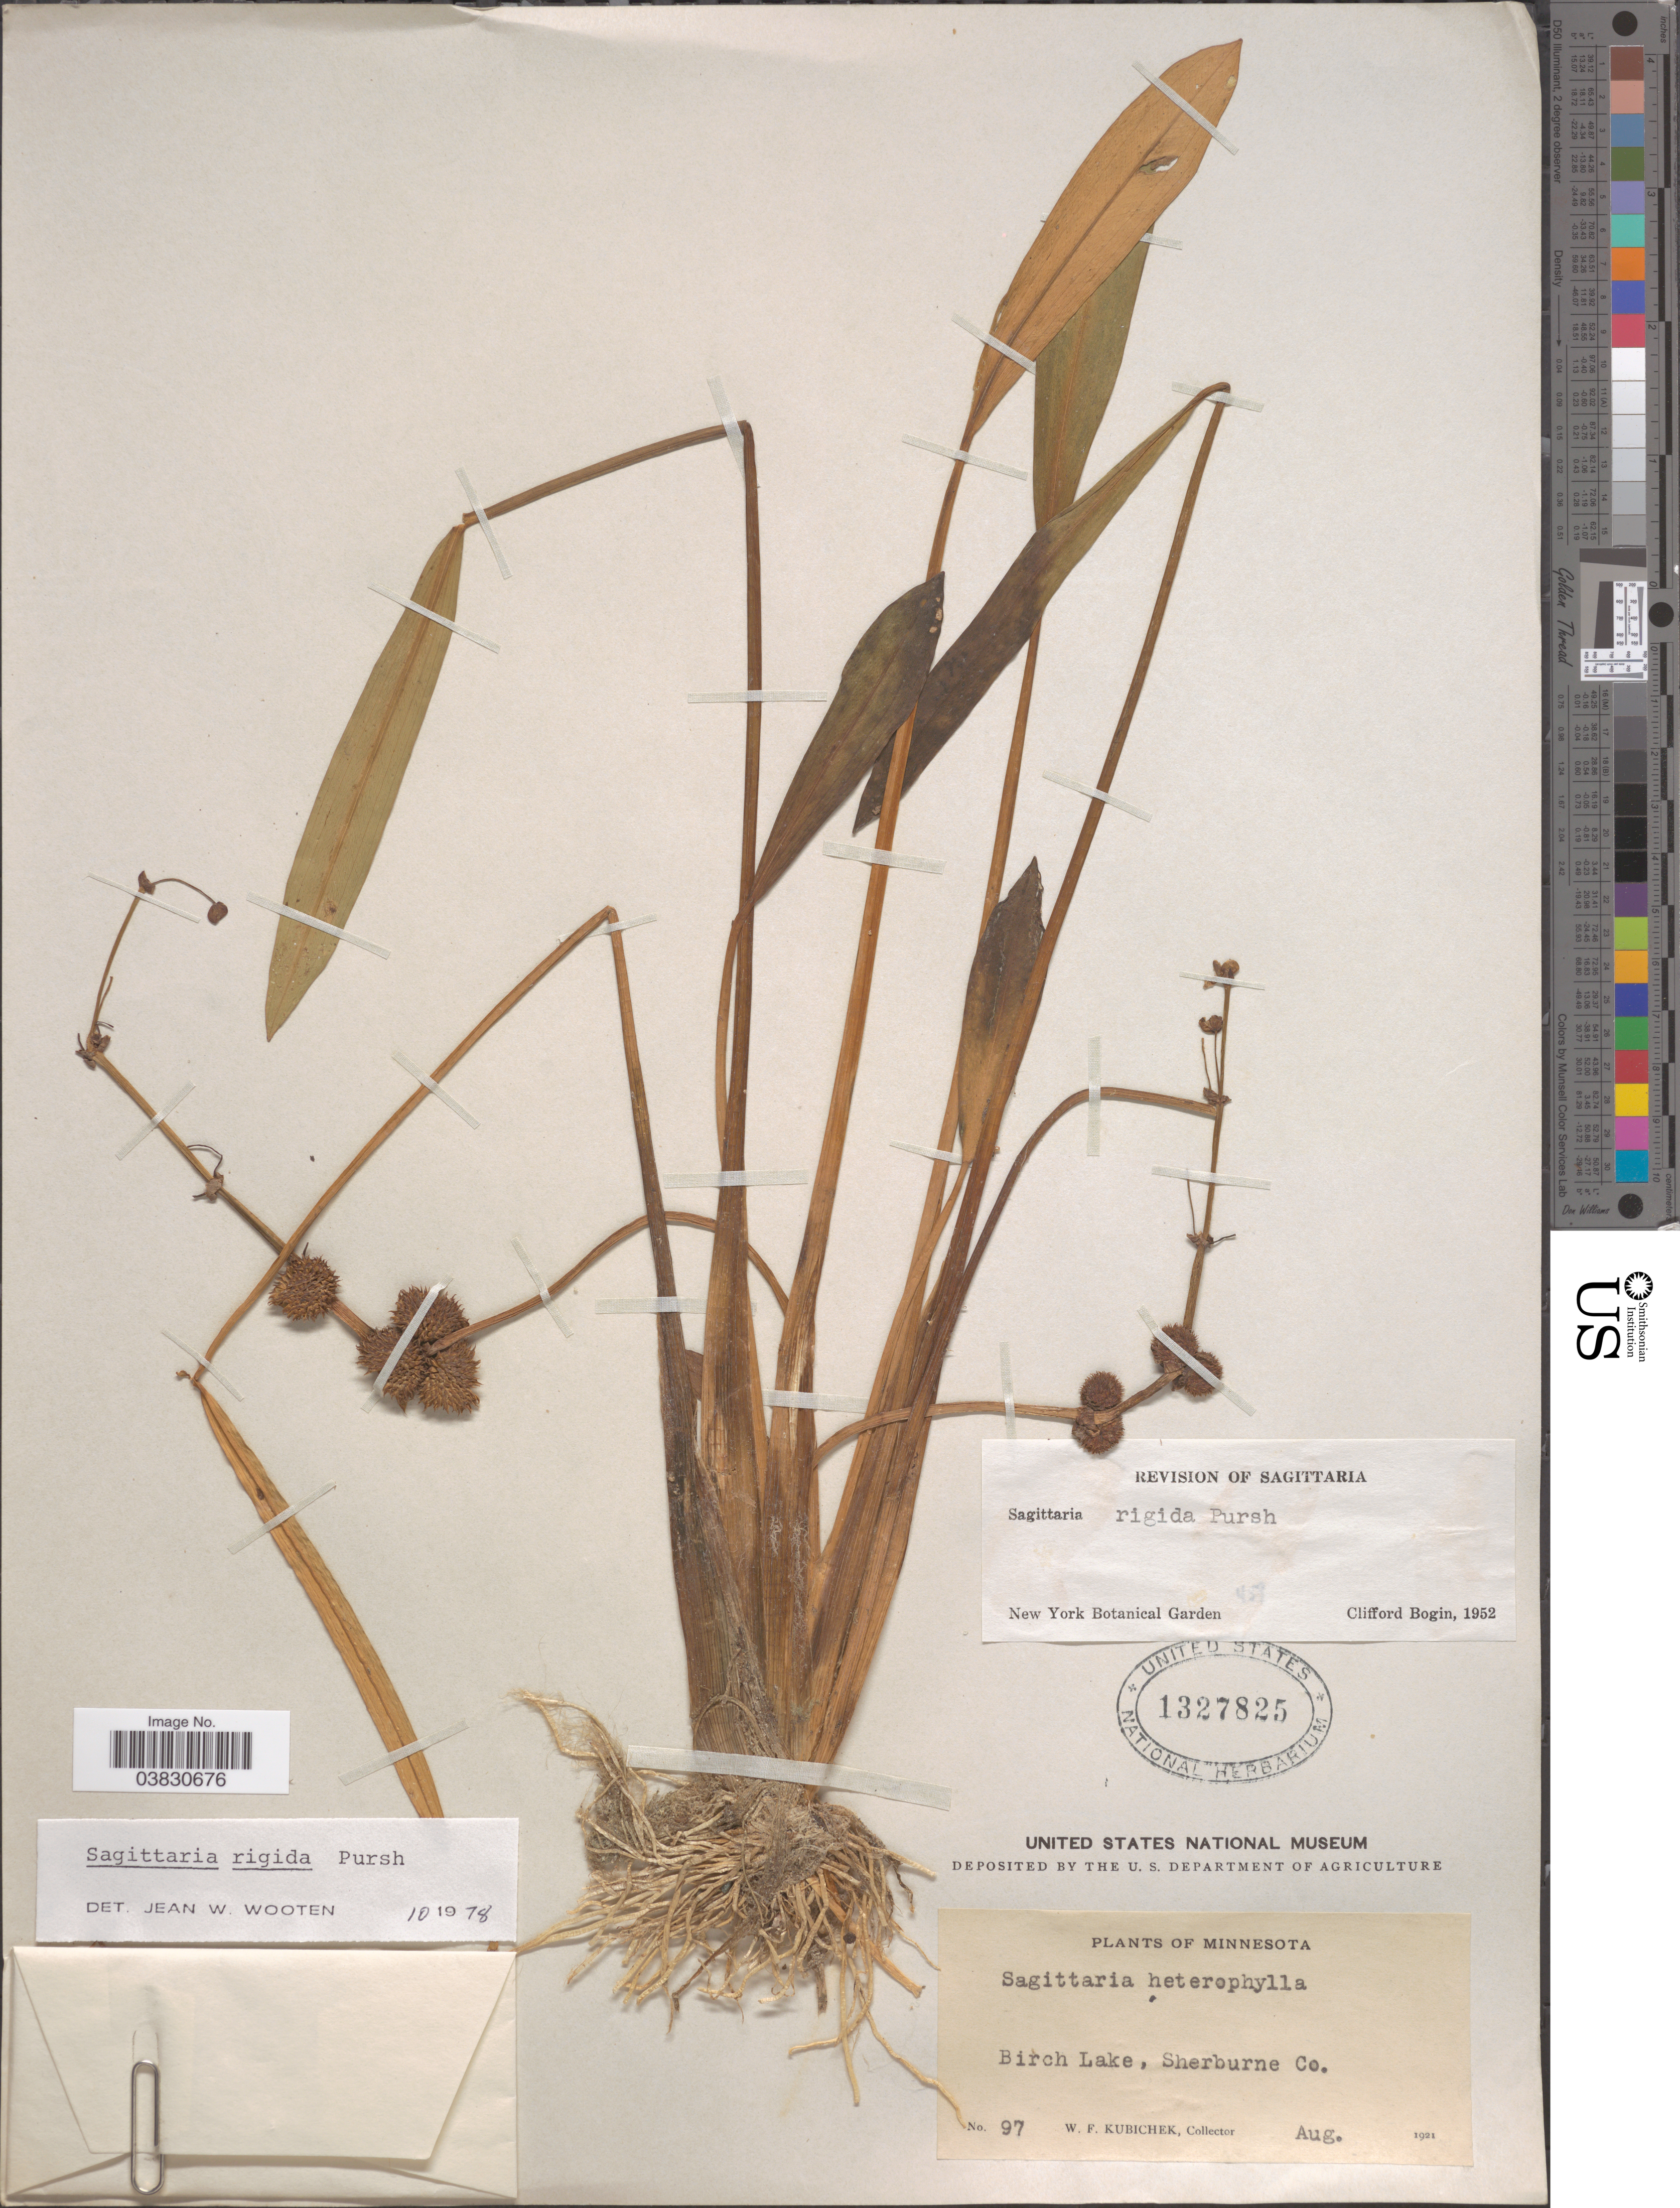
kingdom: Plantae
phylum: Tracheophyta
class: Liliopsida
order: Alismatales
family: Alismataceae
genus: Sagittaria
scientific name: Sagittaria rigida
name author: Pursh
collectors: W. Kubichek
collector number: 97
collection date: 1921-08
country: United States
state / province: Minnesota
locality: Birch Lake, Sherburne Co.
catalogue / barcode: US 1327825